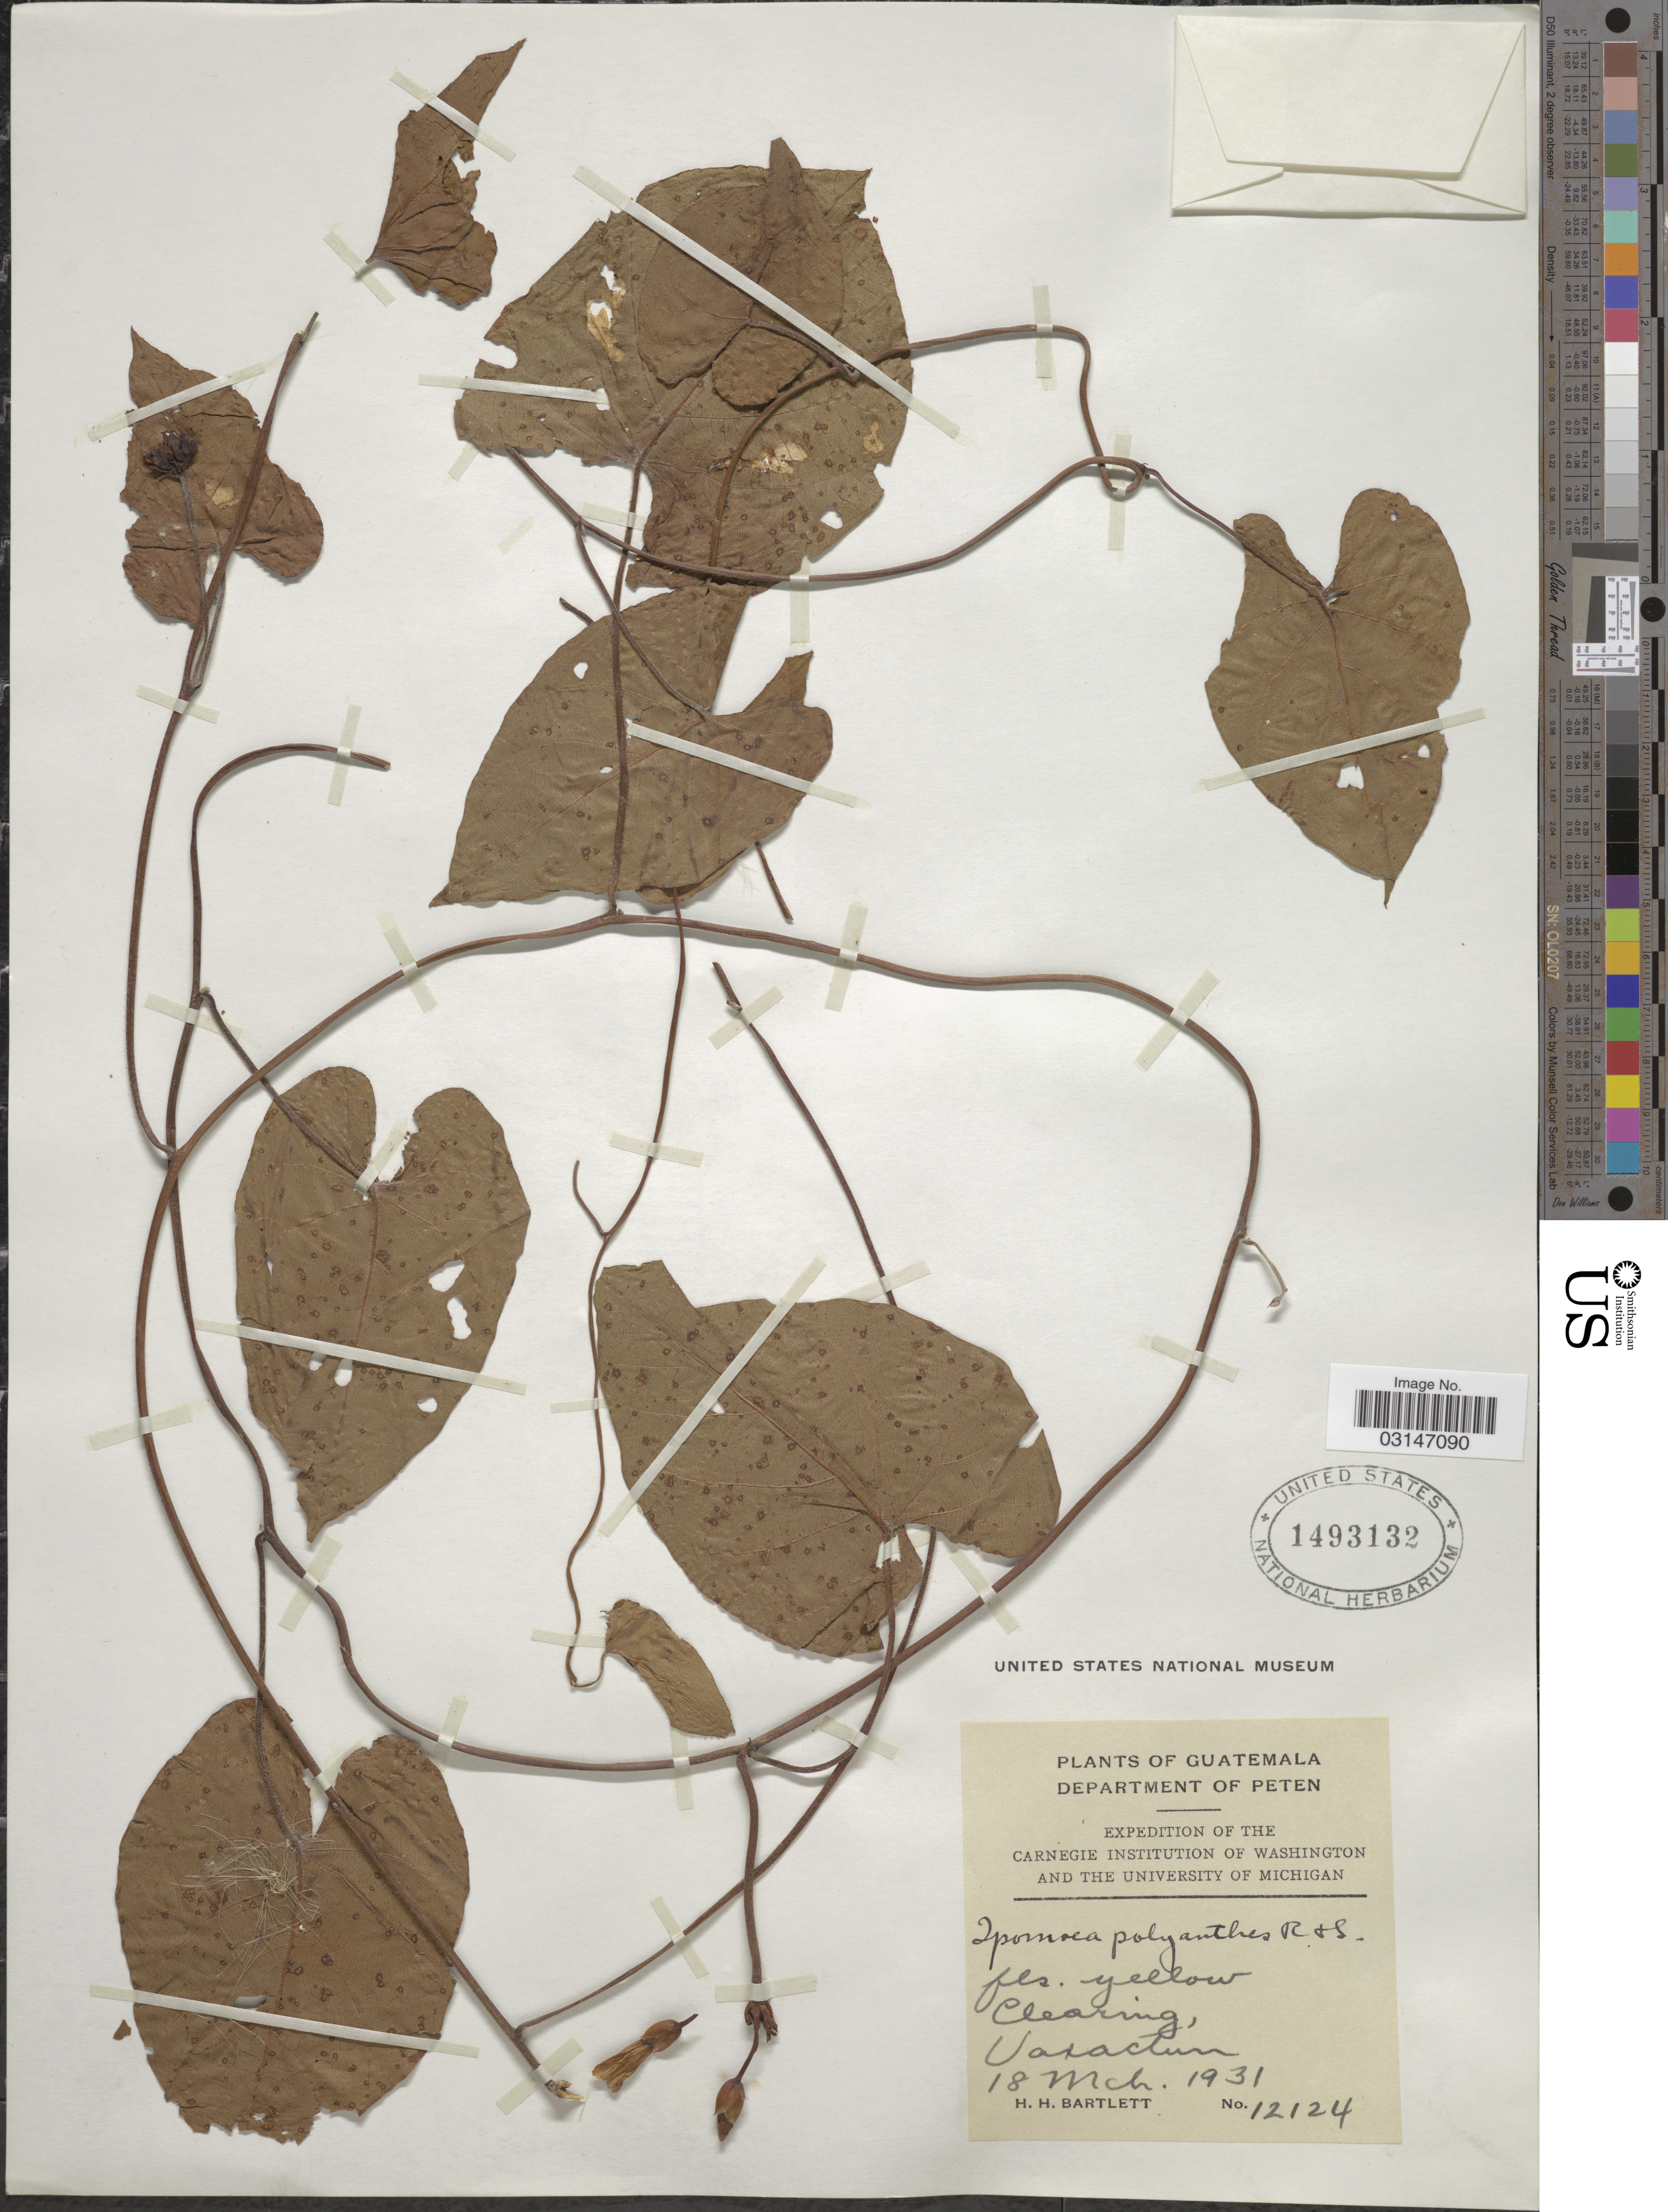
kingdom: Plantae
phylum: Tracheophyta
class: Magnoliopsida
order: Solanales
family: Convolvulaceae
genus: Camonea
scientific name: Camonea umbellata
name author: (L.) A. R. Simões & Staples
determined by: Strong, Mark T., (BOT), Smithsonian Institution - National Museum of Natural History (UNITED STATES)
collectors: H. H. Bartlett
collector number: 12124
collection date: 1931-03-18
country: Guatemala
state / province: El Petén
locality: Department of Peten, Uaxactum.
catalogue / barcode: US 1493132